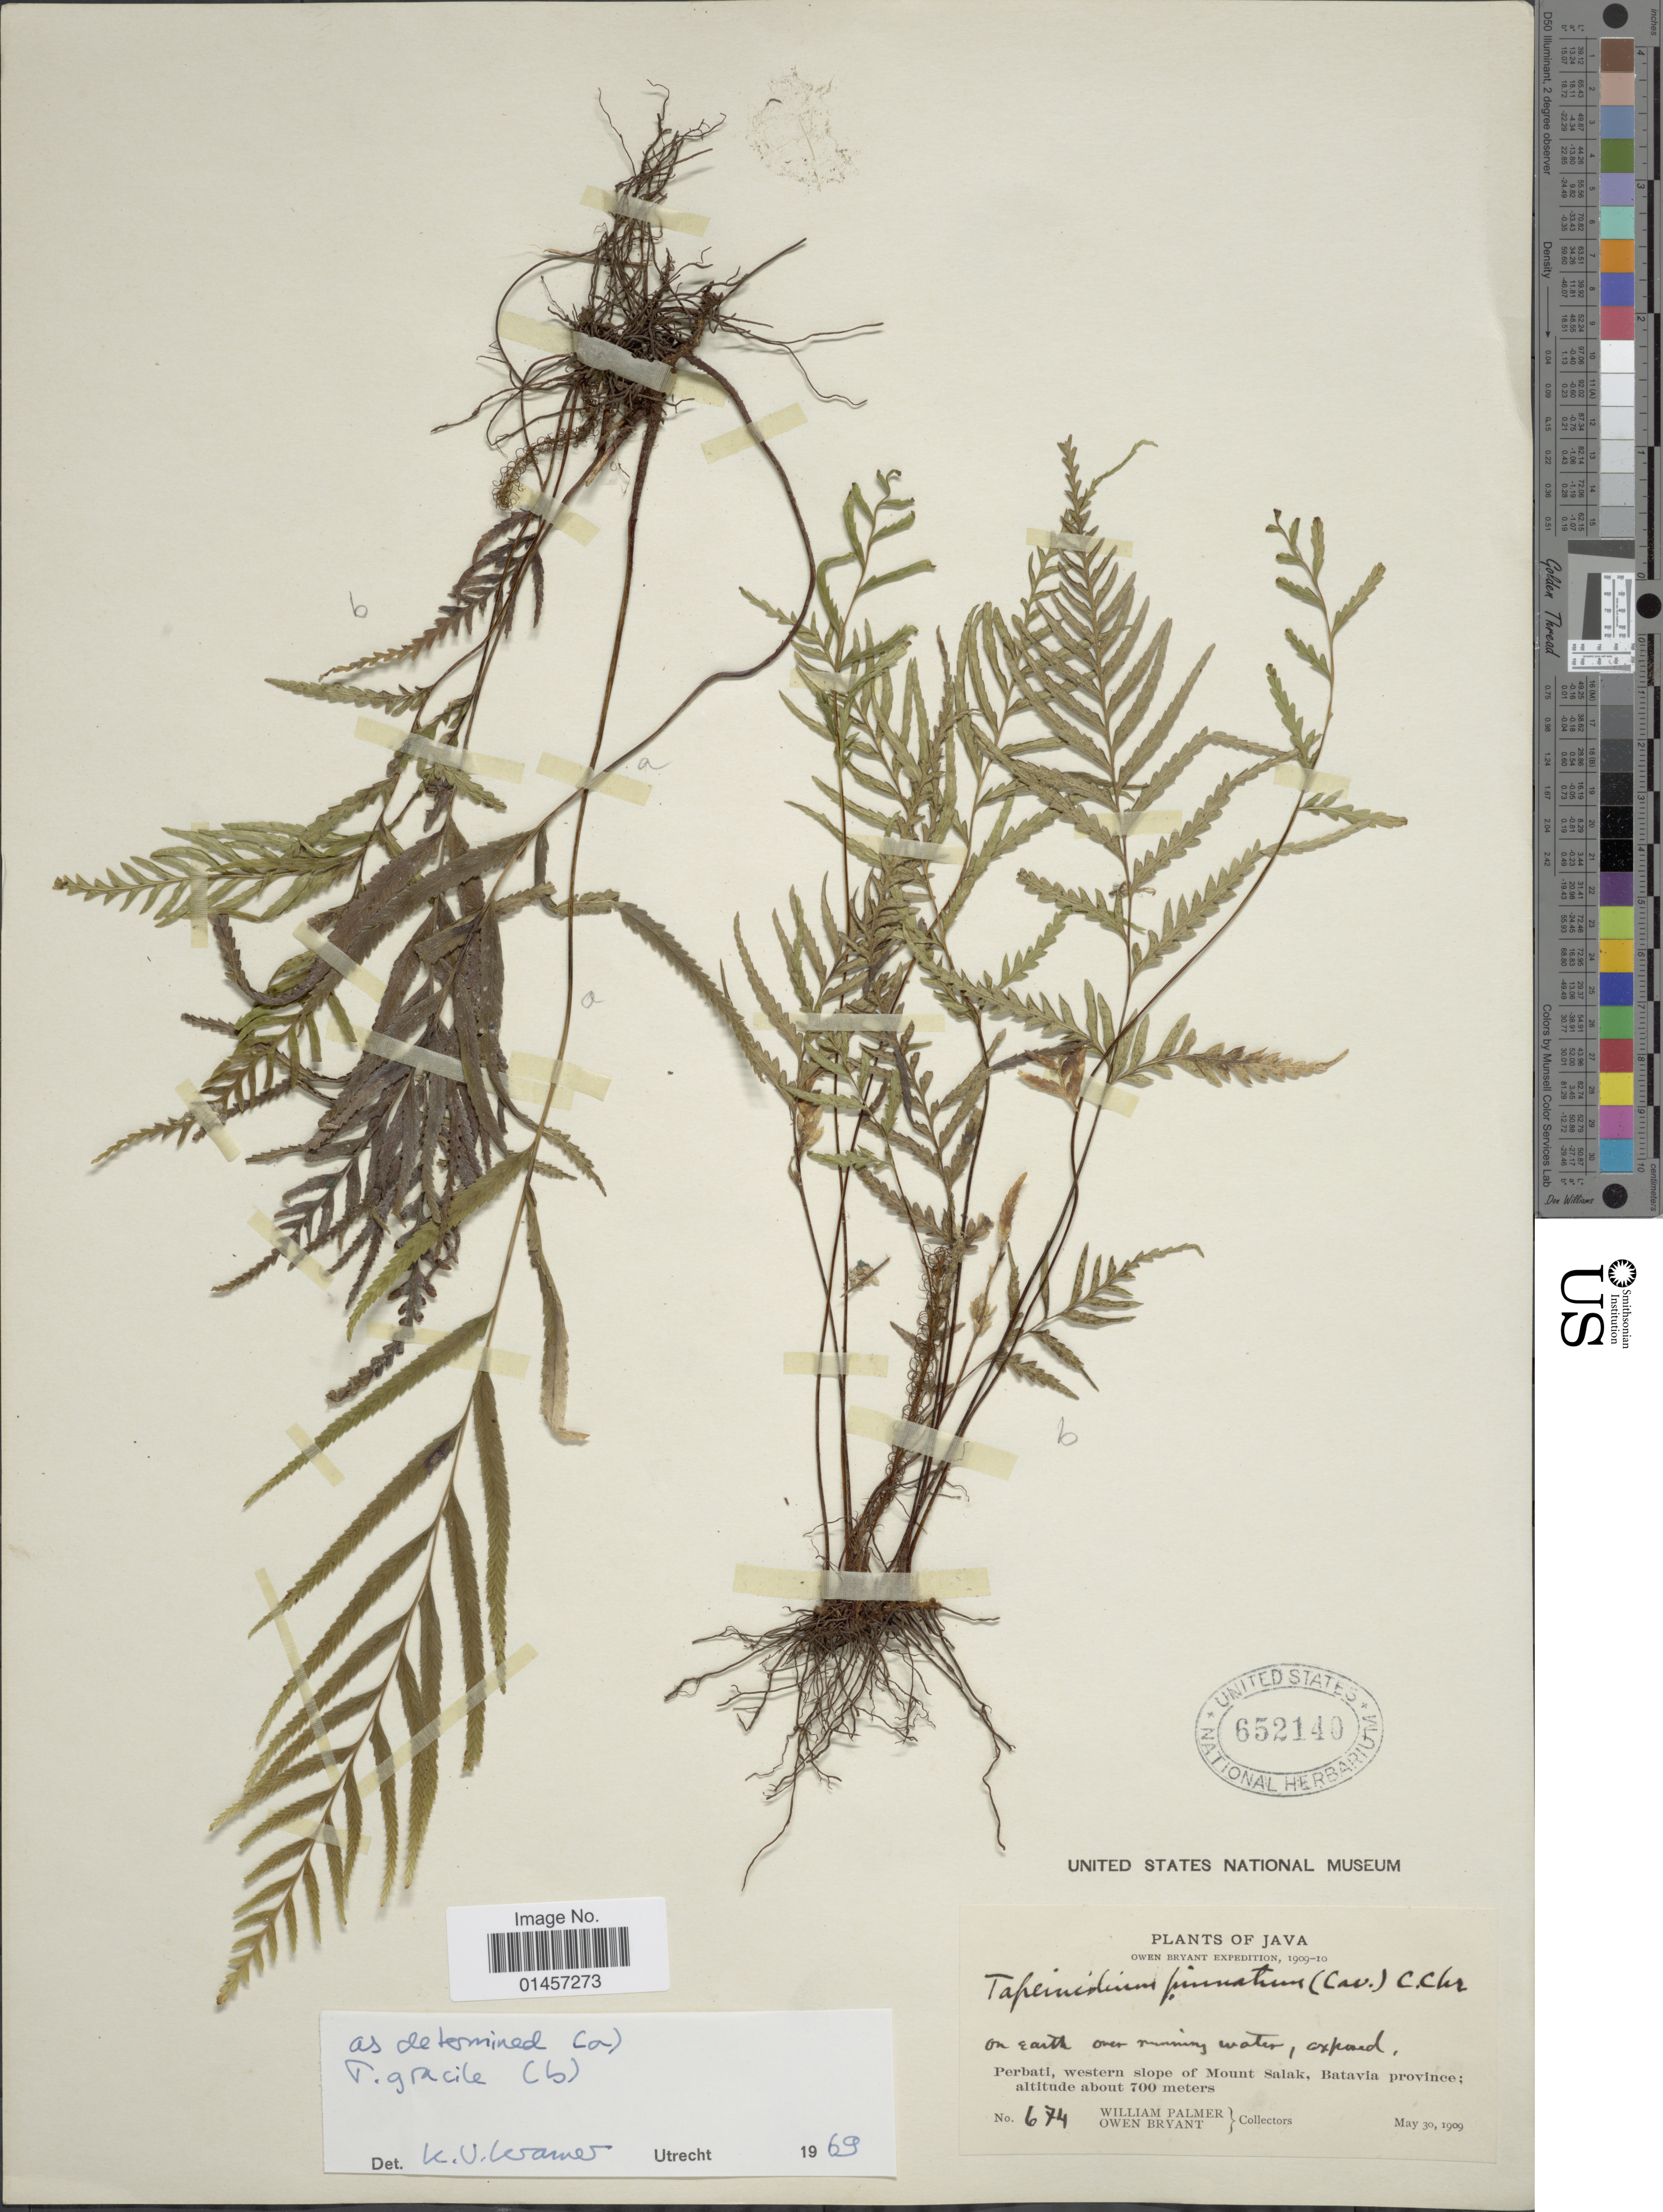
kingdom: Plantae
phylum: Tracheophyta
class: Polypodiopsida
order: Polypodiales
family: Lindsaeaceae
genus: Tapeinidium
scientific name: Tapeinidium gracile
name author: (Blume) Alderw.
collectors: W. M. Palmer & O. Bryant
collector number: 674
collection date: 1909-05-30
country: Indonesia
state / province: Java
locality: Perbati, Western Slope of Mount Salak, Batavia Province;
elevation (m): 700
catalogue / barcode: US 652140